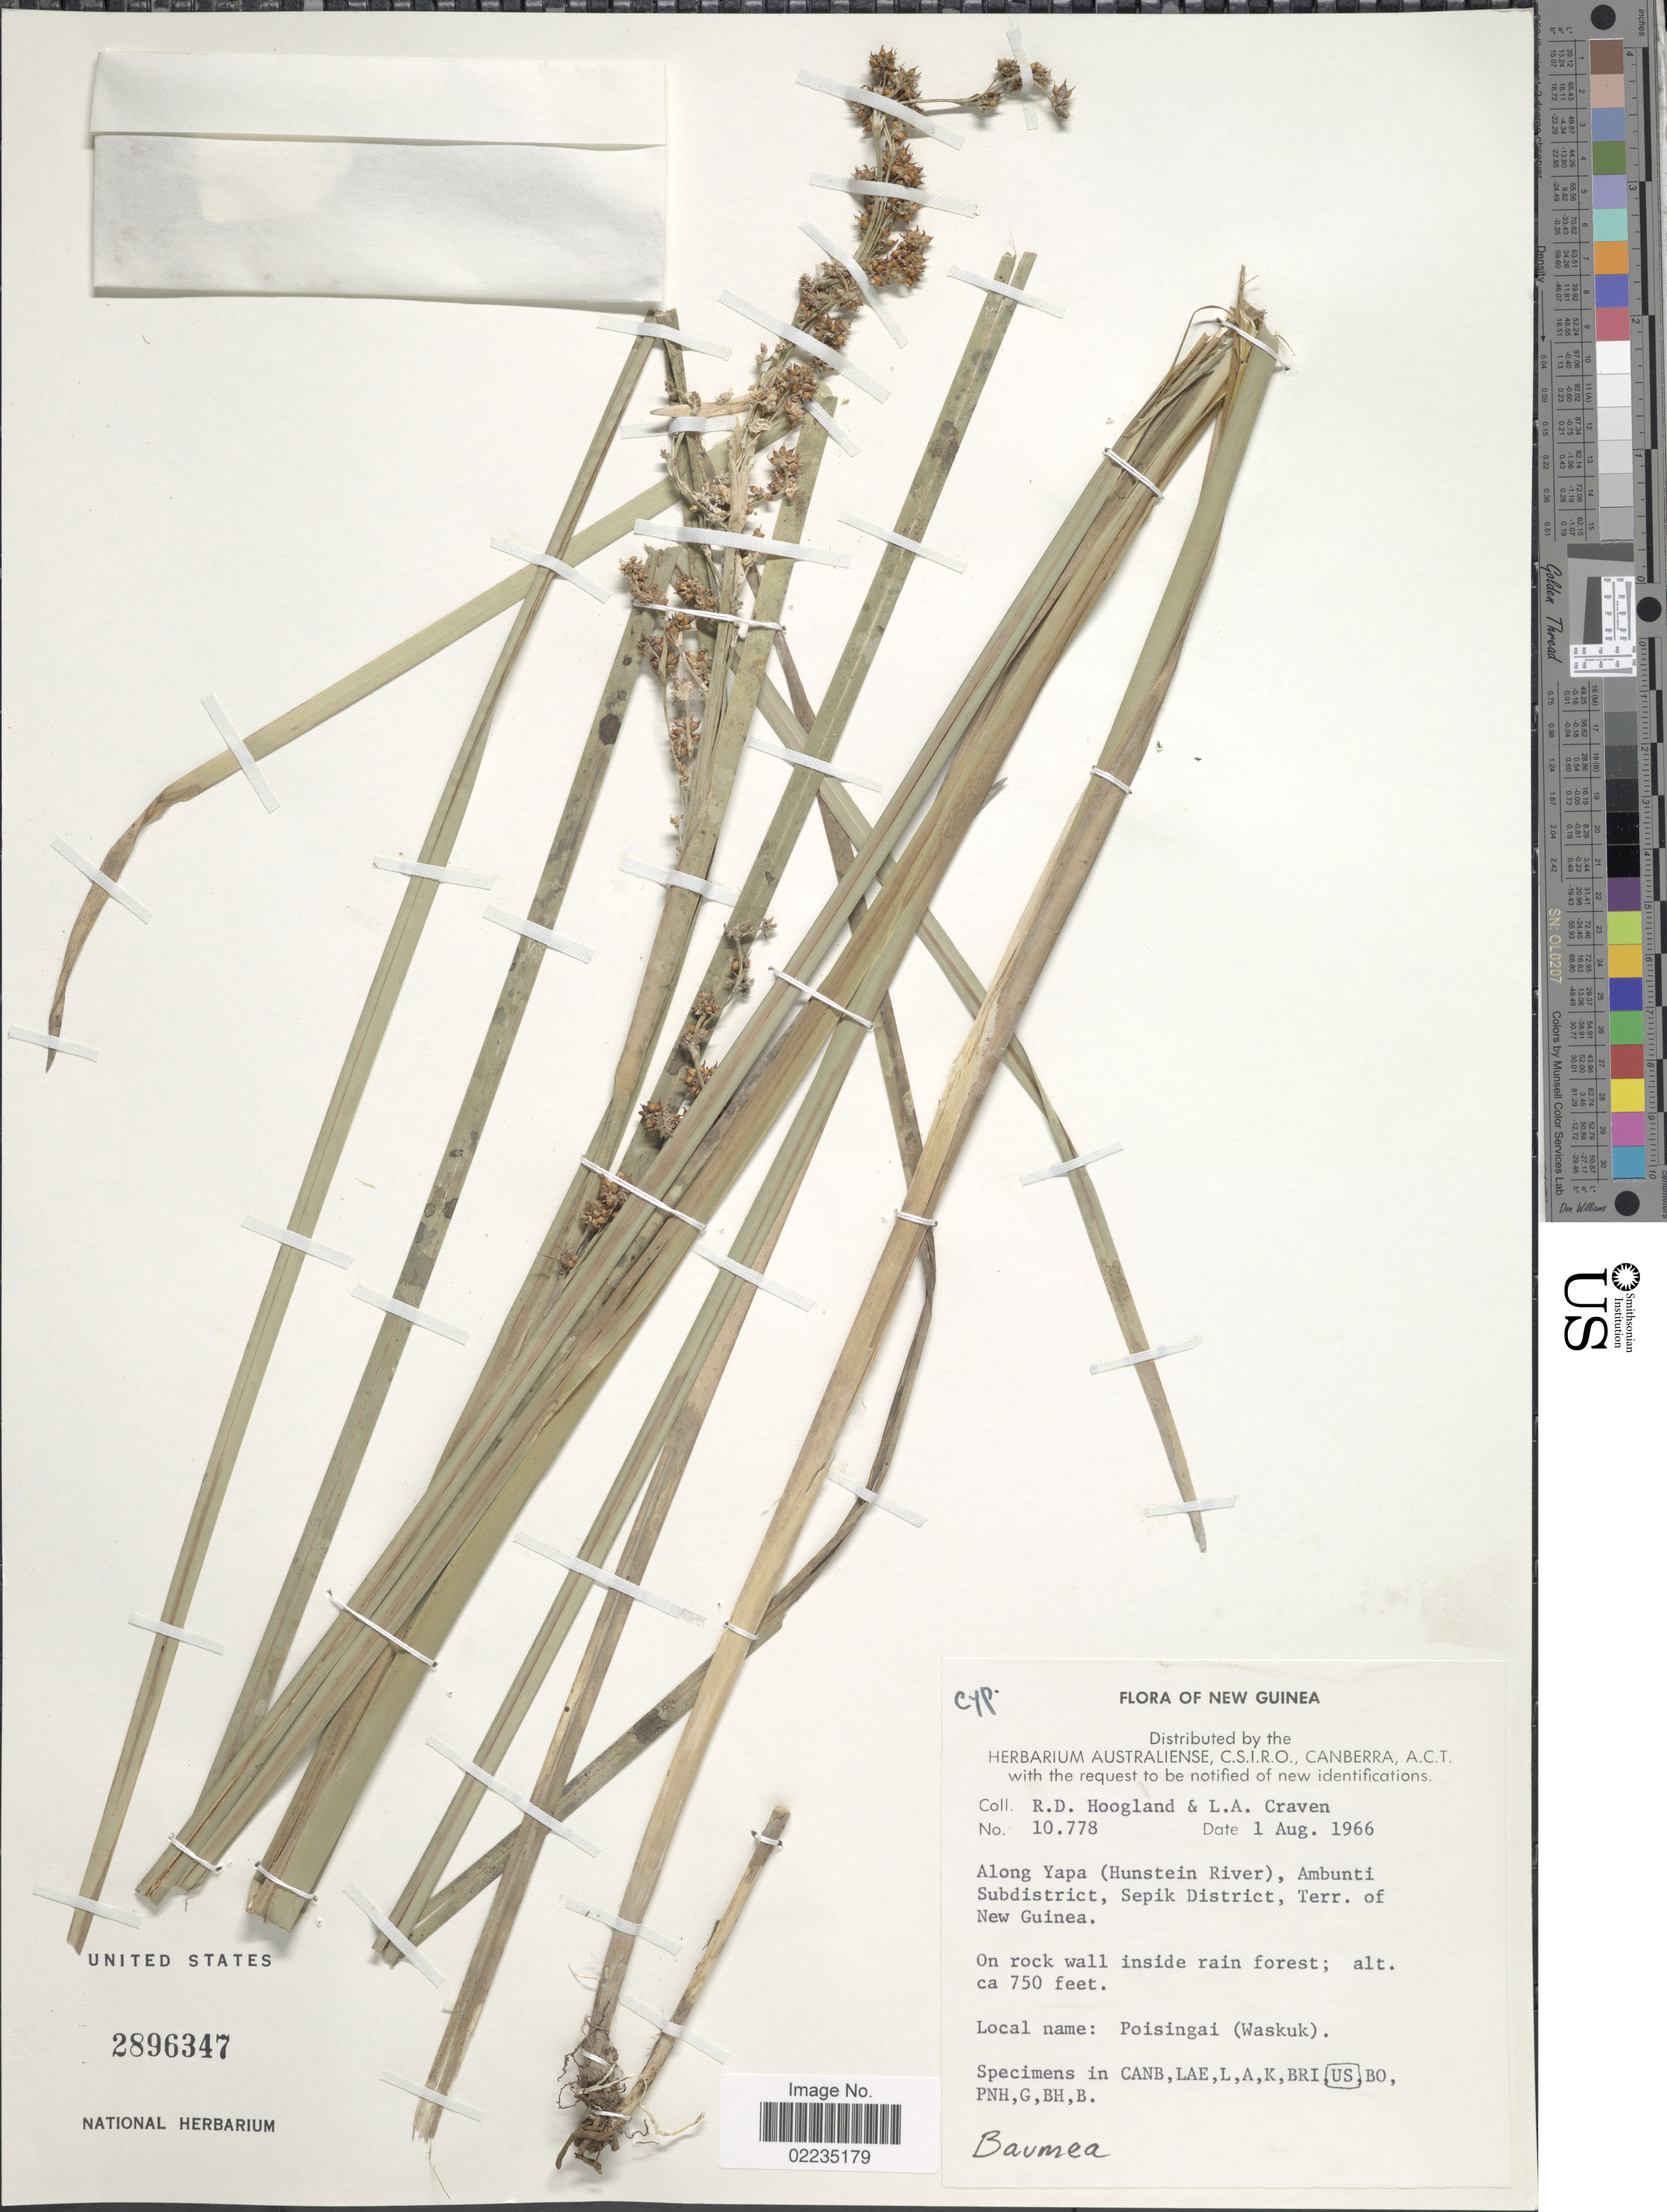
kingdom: Plantae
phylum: Tracheophyta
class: Liliopsida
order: Poales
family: Cyperaceae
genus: Machaerina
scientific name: Machaerina glomerata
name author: (Gaudich.) T. Koyama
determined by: Strong, Mark T., (BOT), Smithsonian Institution - National Museum of Natural History (UNITED STATES)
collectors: R. D. Hoogland & L. A. Craven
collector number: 10778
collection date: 1966-08-01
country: Papua New Guinea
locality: New Guinea, Along Yapa (Hunstein River) Ambunti Subdistrict, Sepik District, Terr. of New Guinea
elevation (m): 229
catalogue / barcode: US 2896347